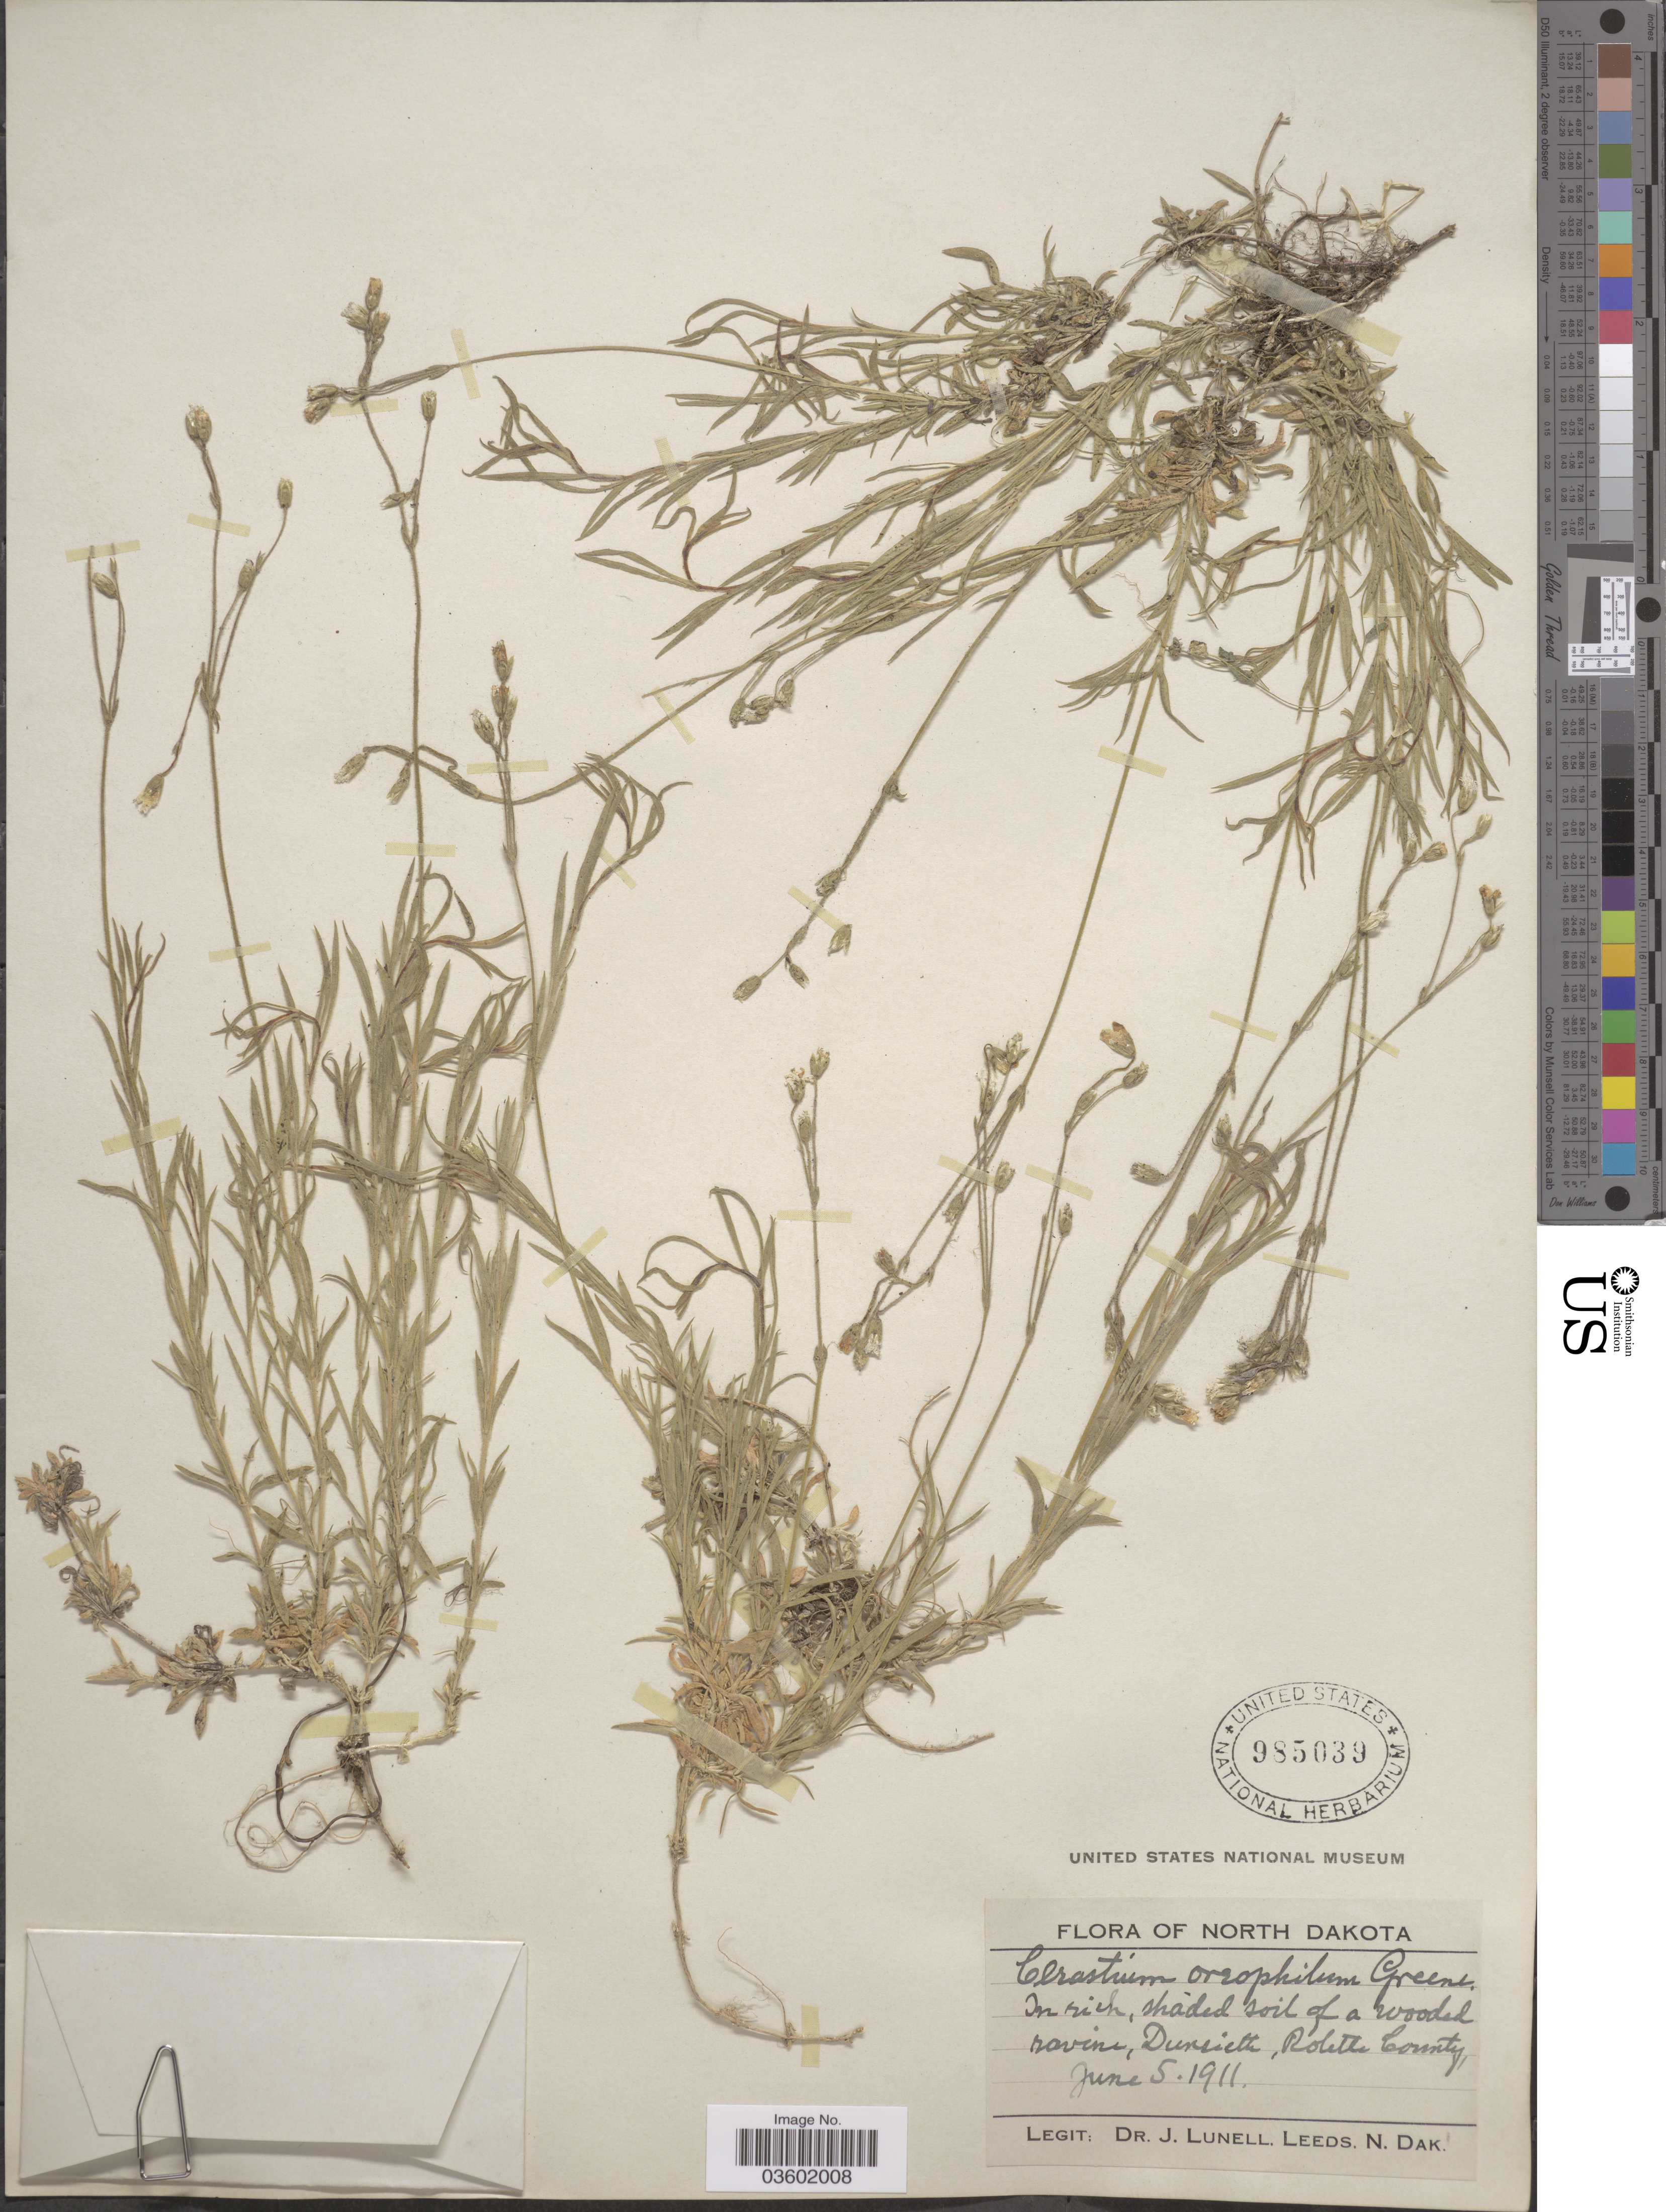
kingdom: Plantae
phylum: Tracheophyta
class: Magnoliopsida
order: Caryophyllales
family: Caryophyllaceae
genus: Cerastium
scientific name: Cerastium oreophilum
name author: Greene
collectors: J. Lunell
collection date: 1911-06-05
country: United States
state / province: North Dakota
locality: Wooded ravine, Dunseith, Rolette County.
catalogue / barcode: US 985039